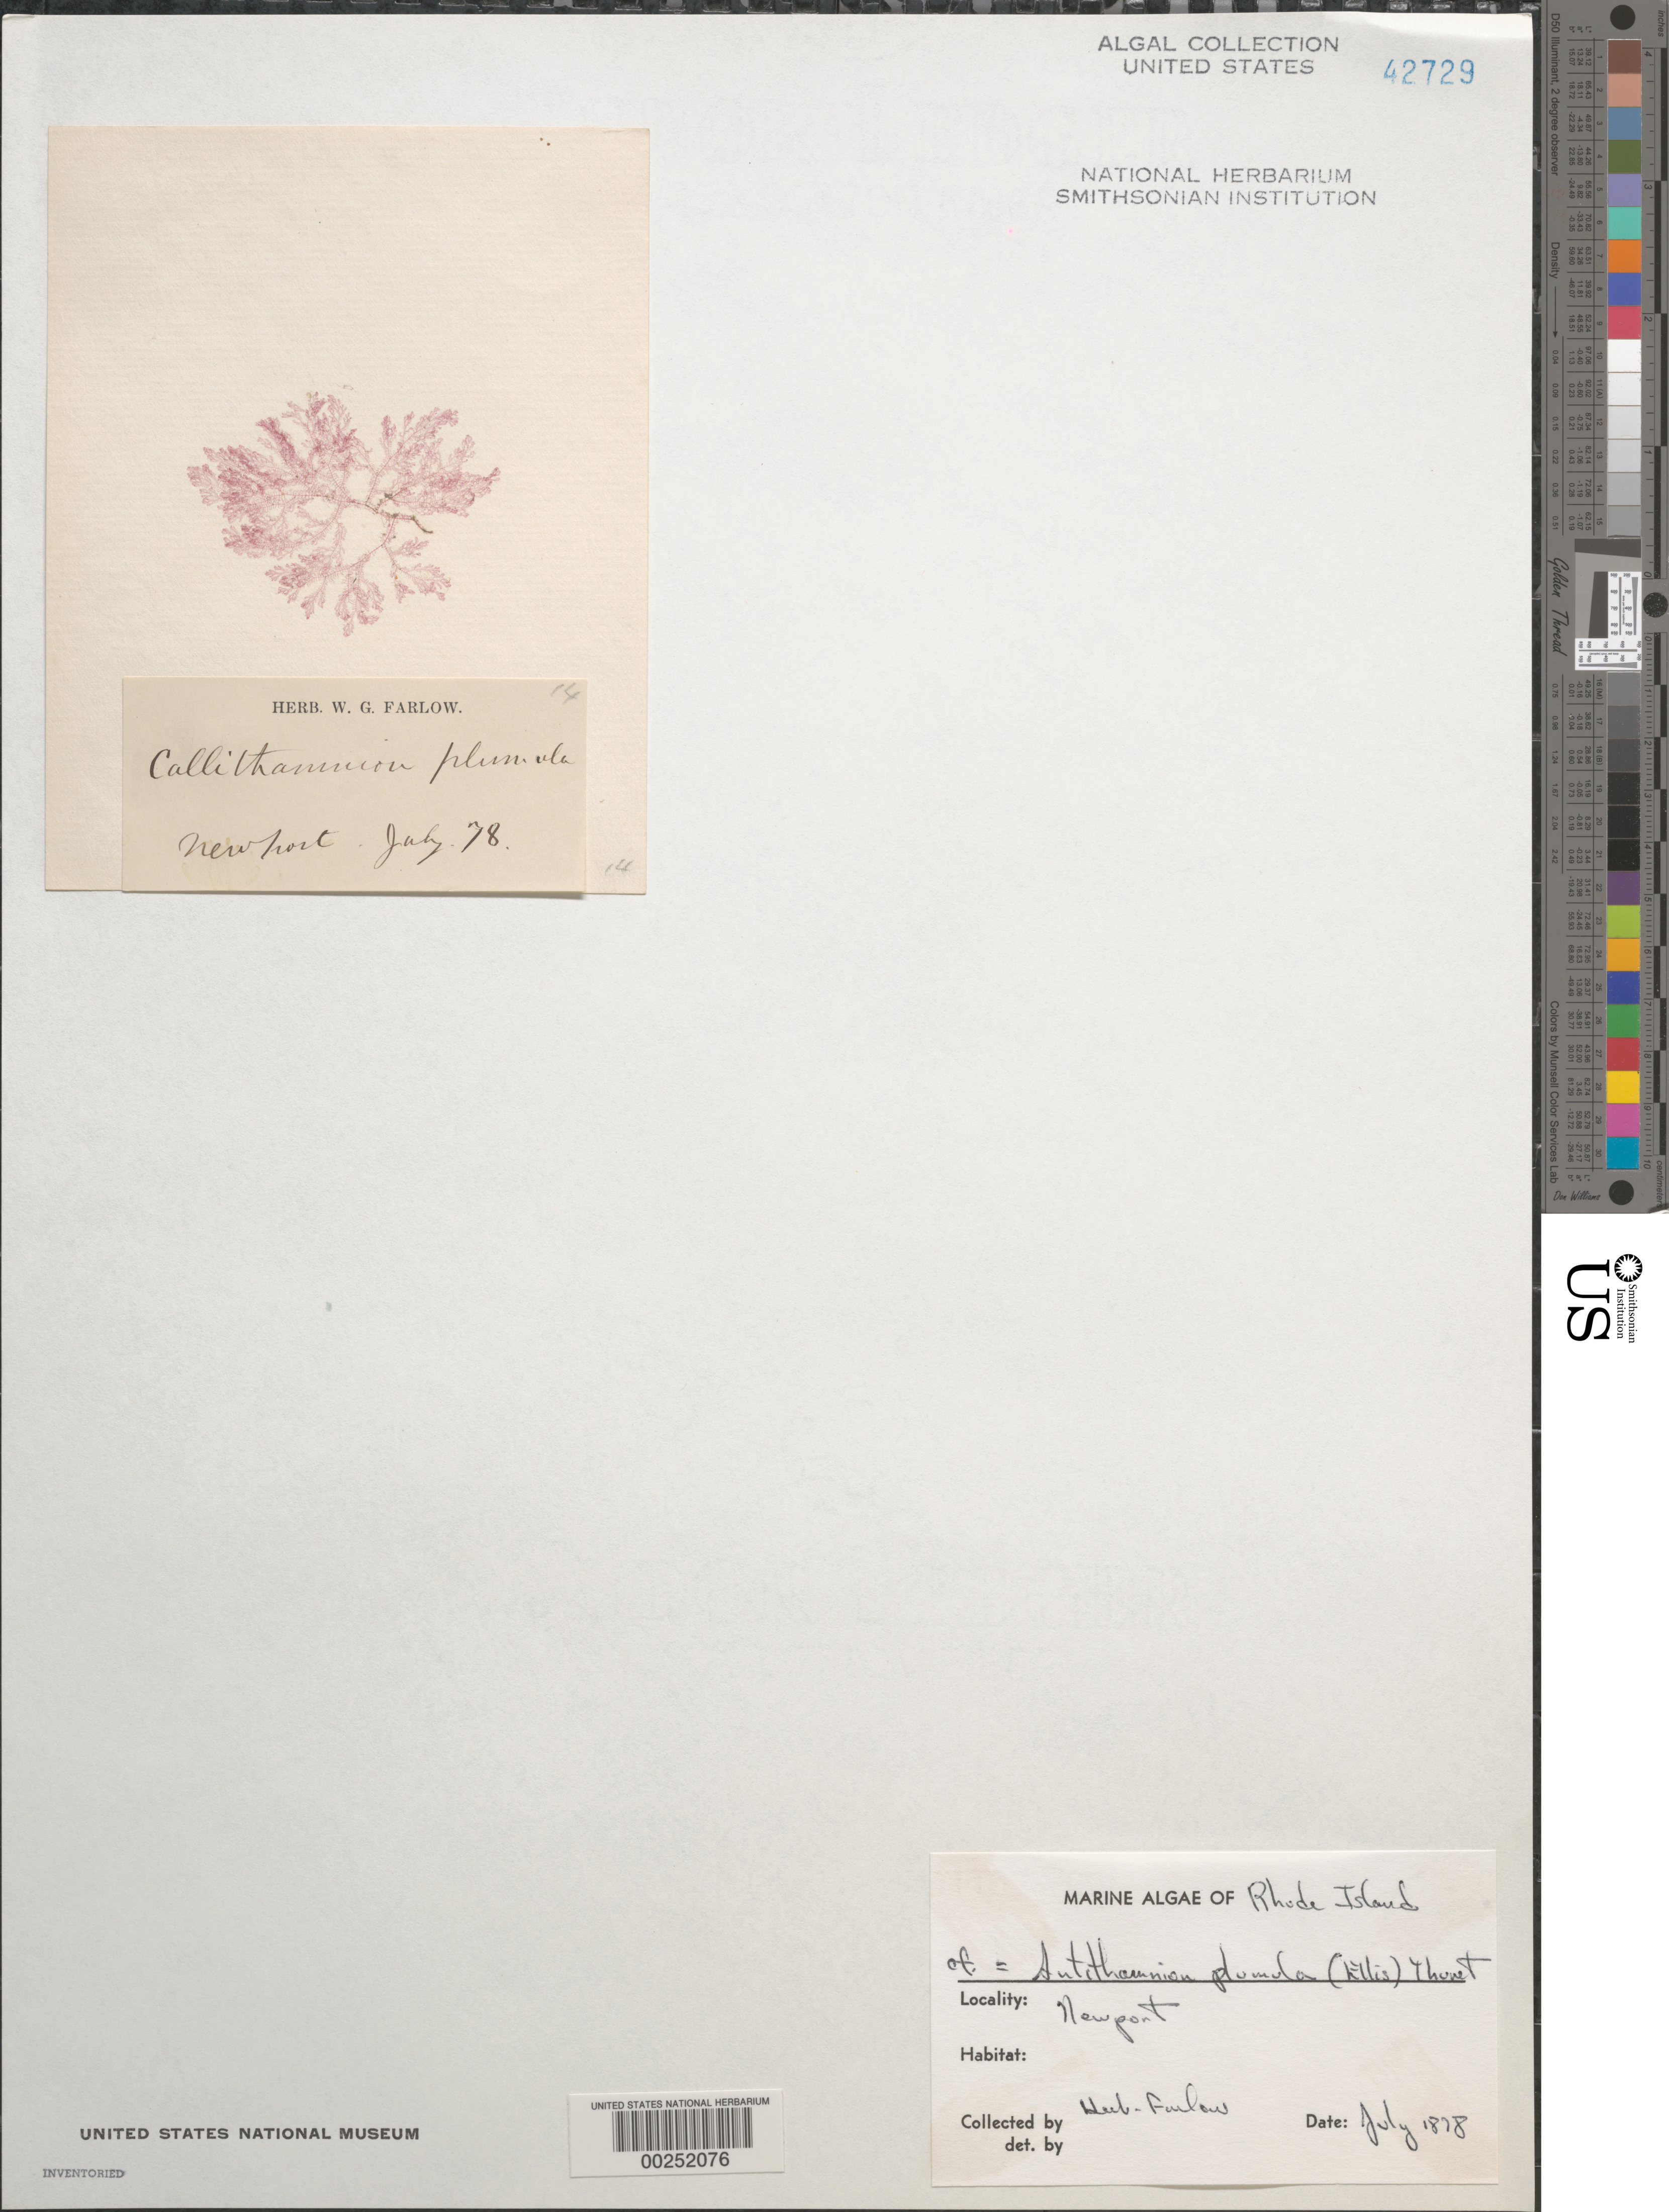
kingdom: Plantae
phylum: Rhodophyta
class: Florideophyceae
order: Ceramiales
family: Ceramiaceae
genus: Pterothamnion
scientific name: Pterothamnion plumula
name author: (J. Ellis) Näg.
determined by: Algae name updating Project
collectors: W. Farlow (Herbarium)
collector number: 14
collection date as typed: Jul 1878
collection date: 1878-07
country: United States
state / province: Rhode Island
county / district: Newport County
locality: Newport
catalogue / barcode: US 42729